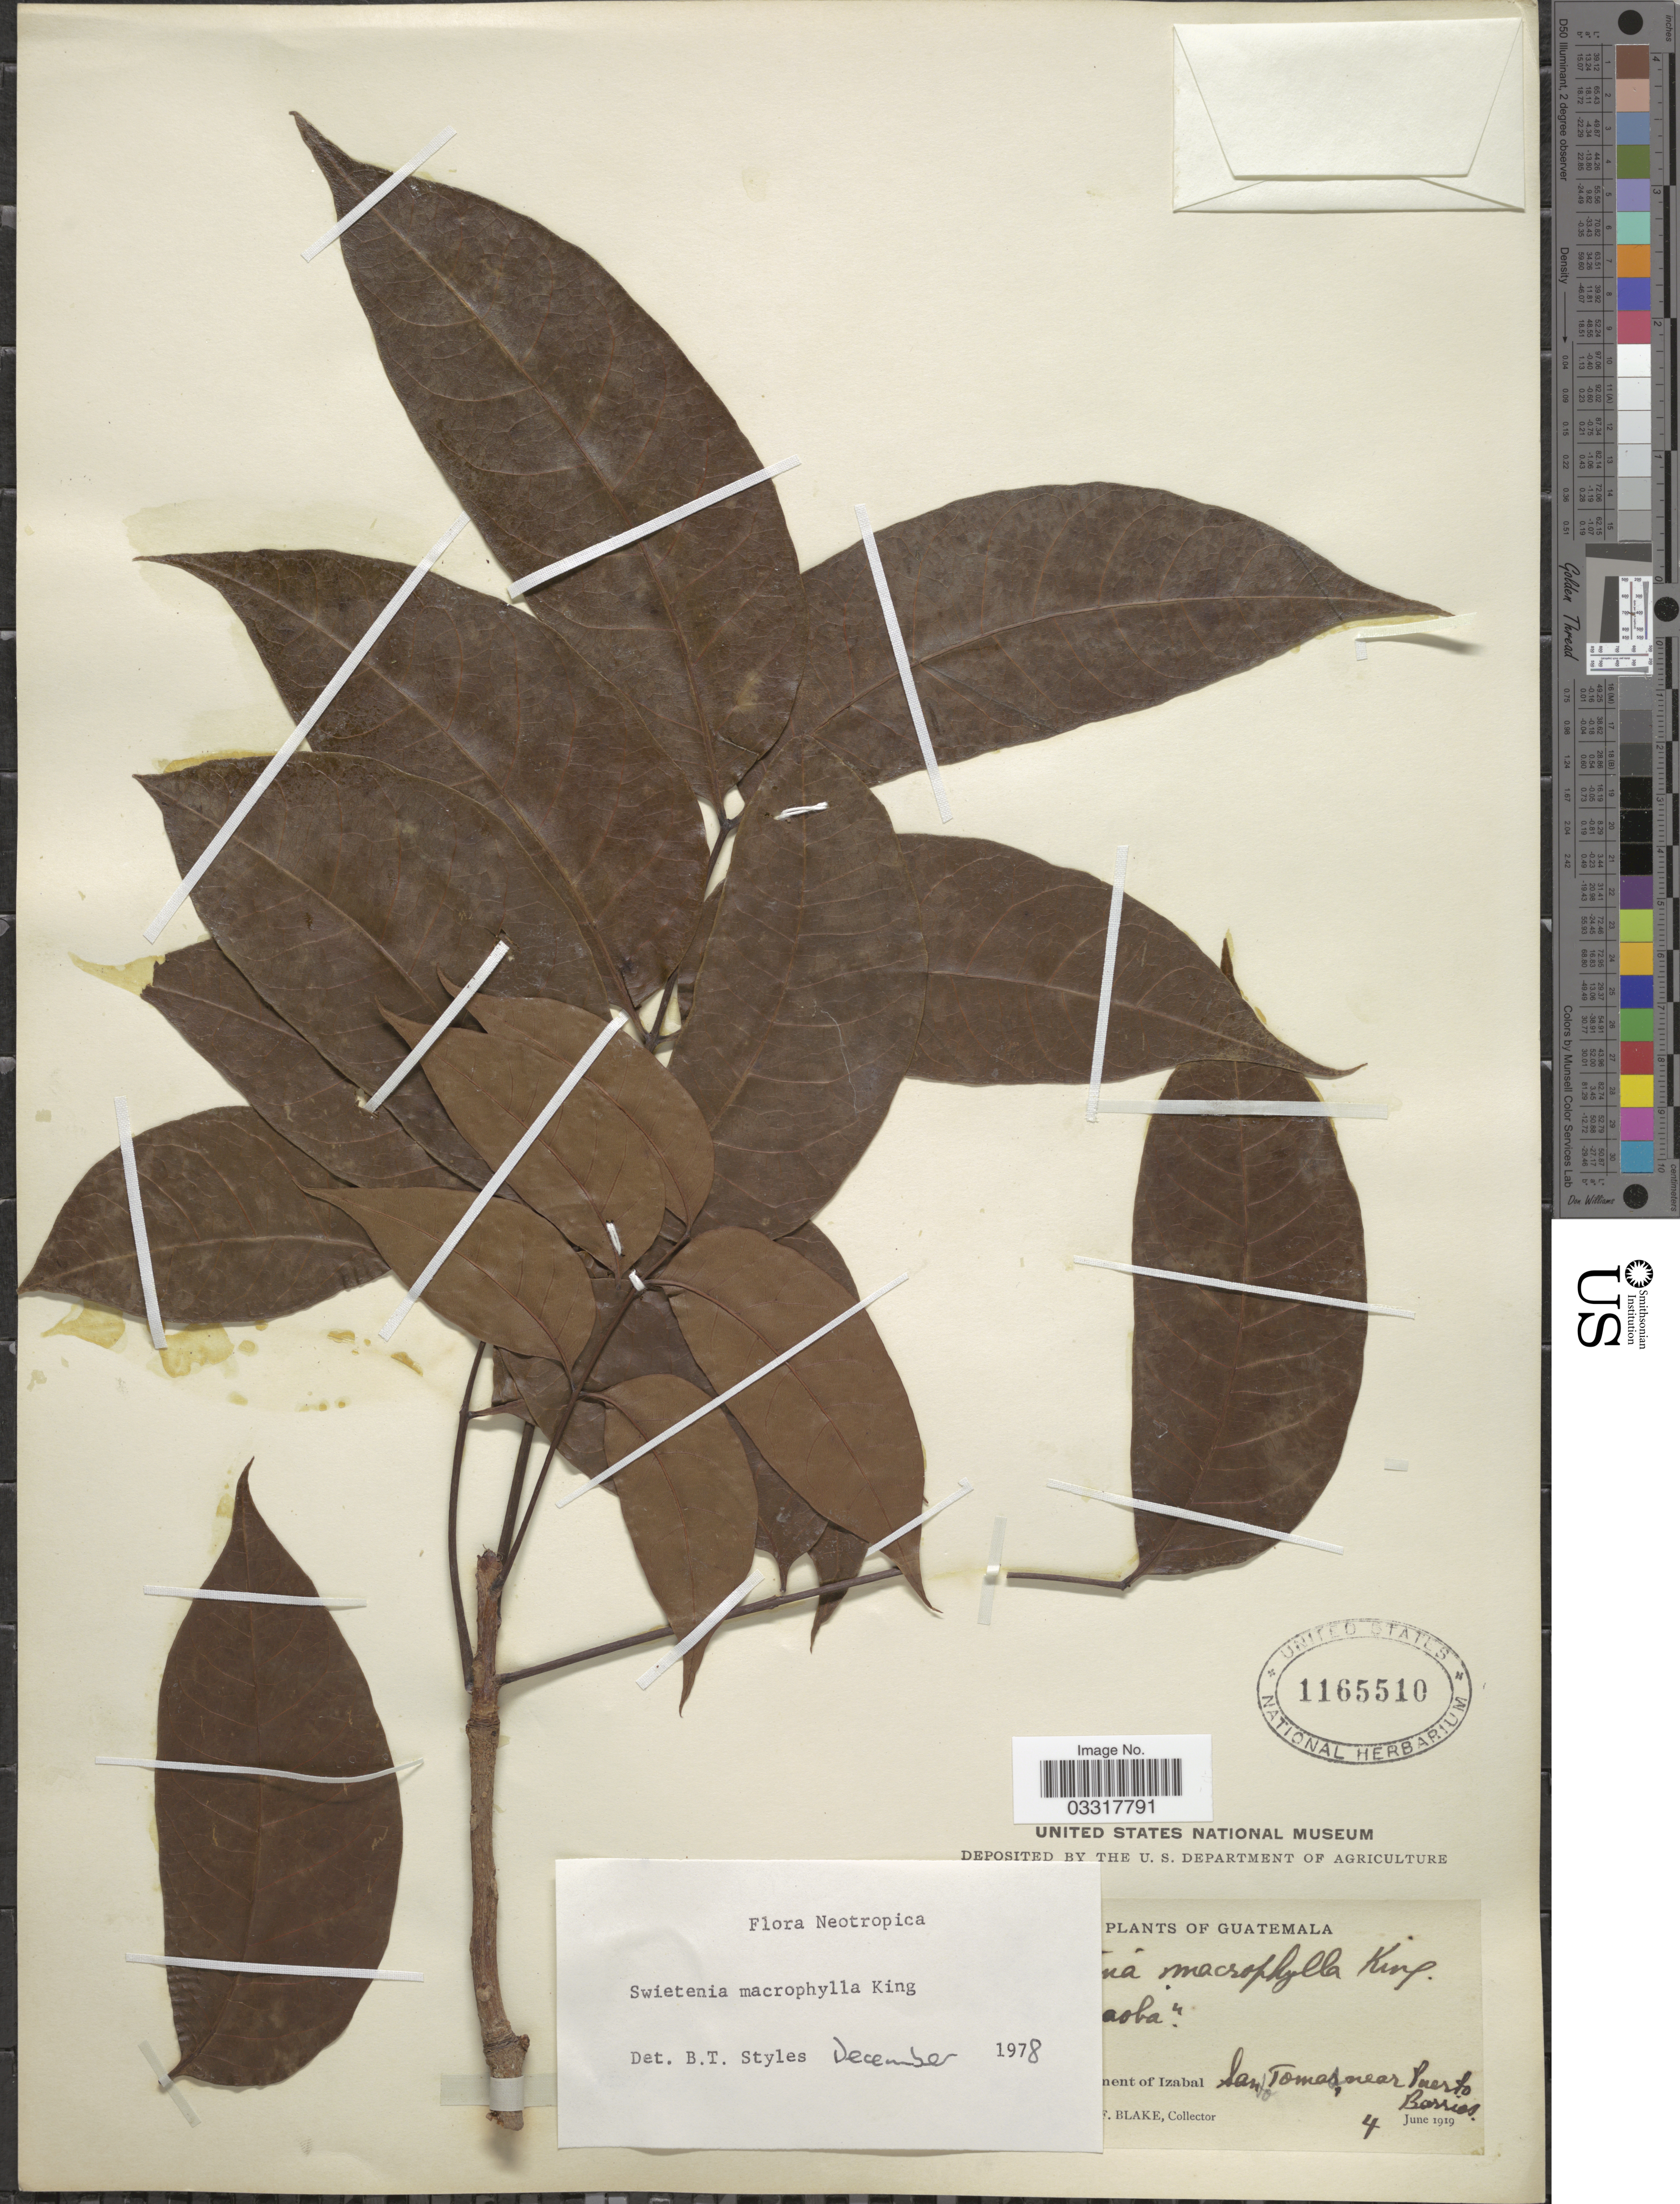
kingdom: Plantae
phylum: Tracheophyta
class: Magnoliopsida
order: Sapindales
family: Meliaceae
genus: Swietenia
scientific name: Swietenia macrophylla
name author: King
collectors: S. Blake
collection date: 1919-06-04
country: Guatemala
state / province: Izabal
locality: San Tomas, near Puerto Barrios.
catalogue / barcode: US 1165510